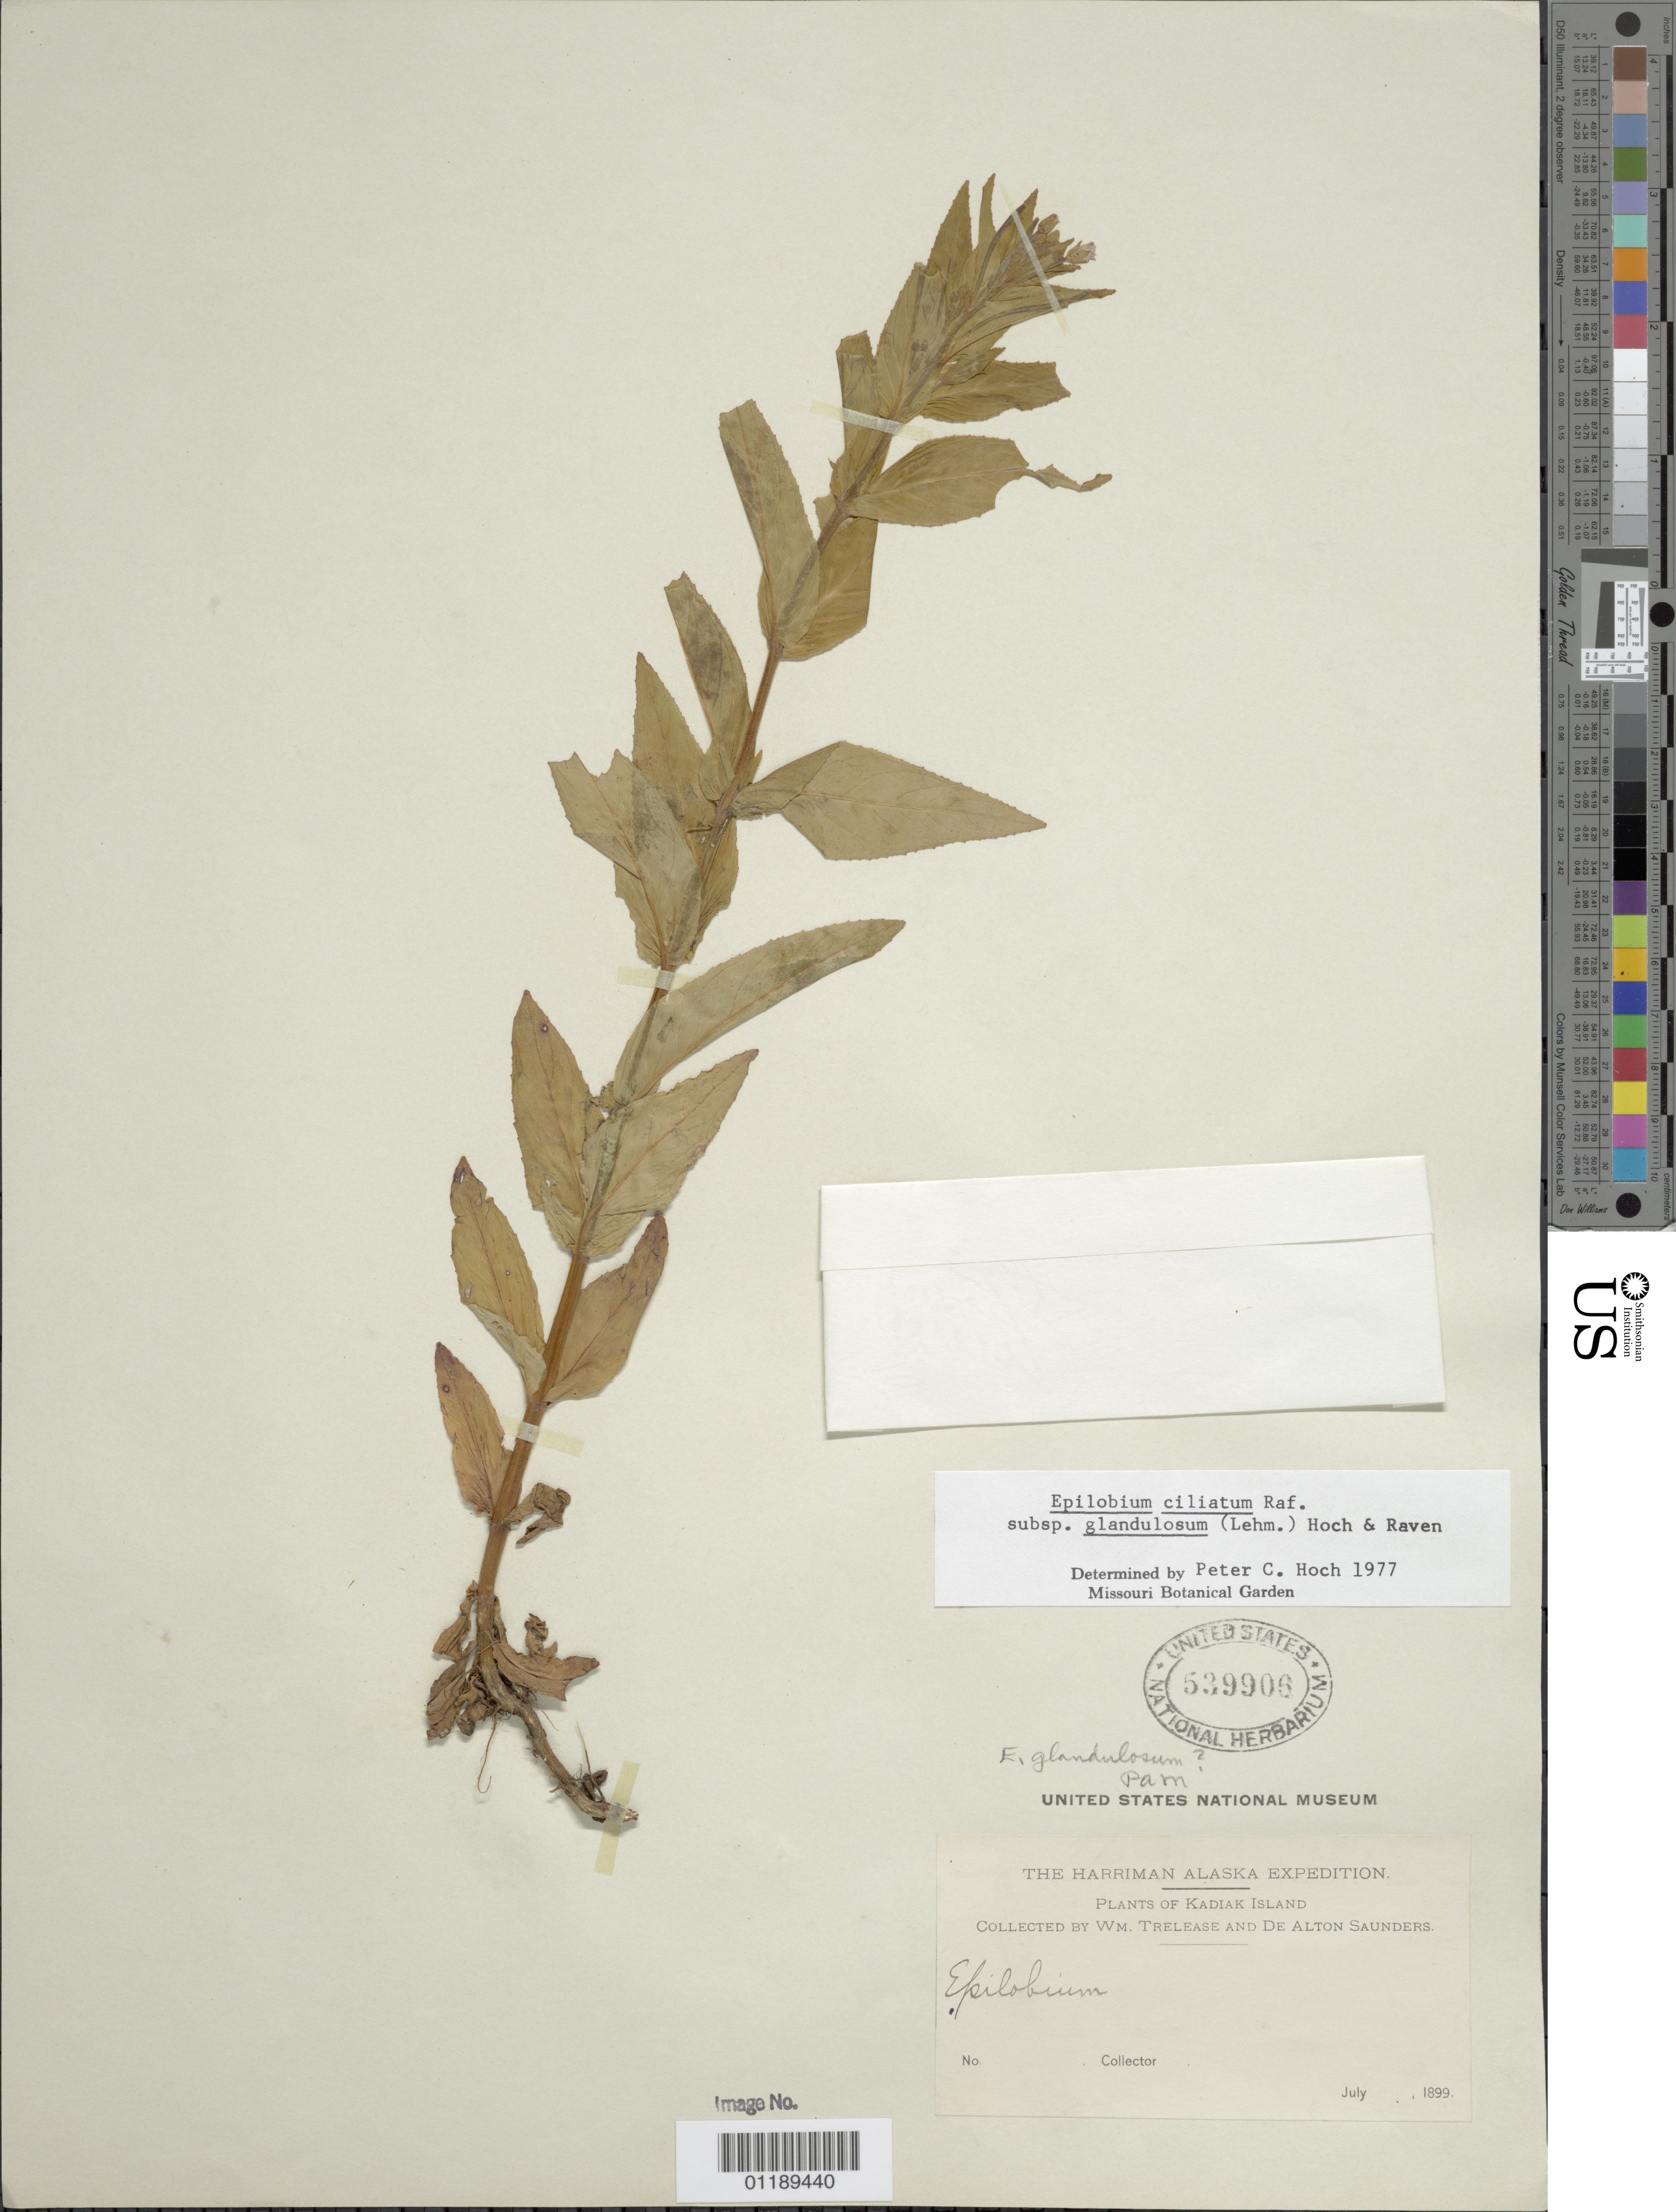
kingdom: Plantae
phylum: Tracheophyta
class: Magnoliopsida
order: Myrtales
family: Onagraceae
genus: Epilobium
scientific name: Epilobium ciliatum subsp. glandulosum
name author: (Lehm.) Hoch & P.H. Raven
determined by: Hoch, P. C.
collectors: W. Trelease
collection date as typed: Jul 1899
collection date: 1899-07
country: United States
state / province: Alaska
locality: Kodiak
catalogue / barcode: US 539906